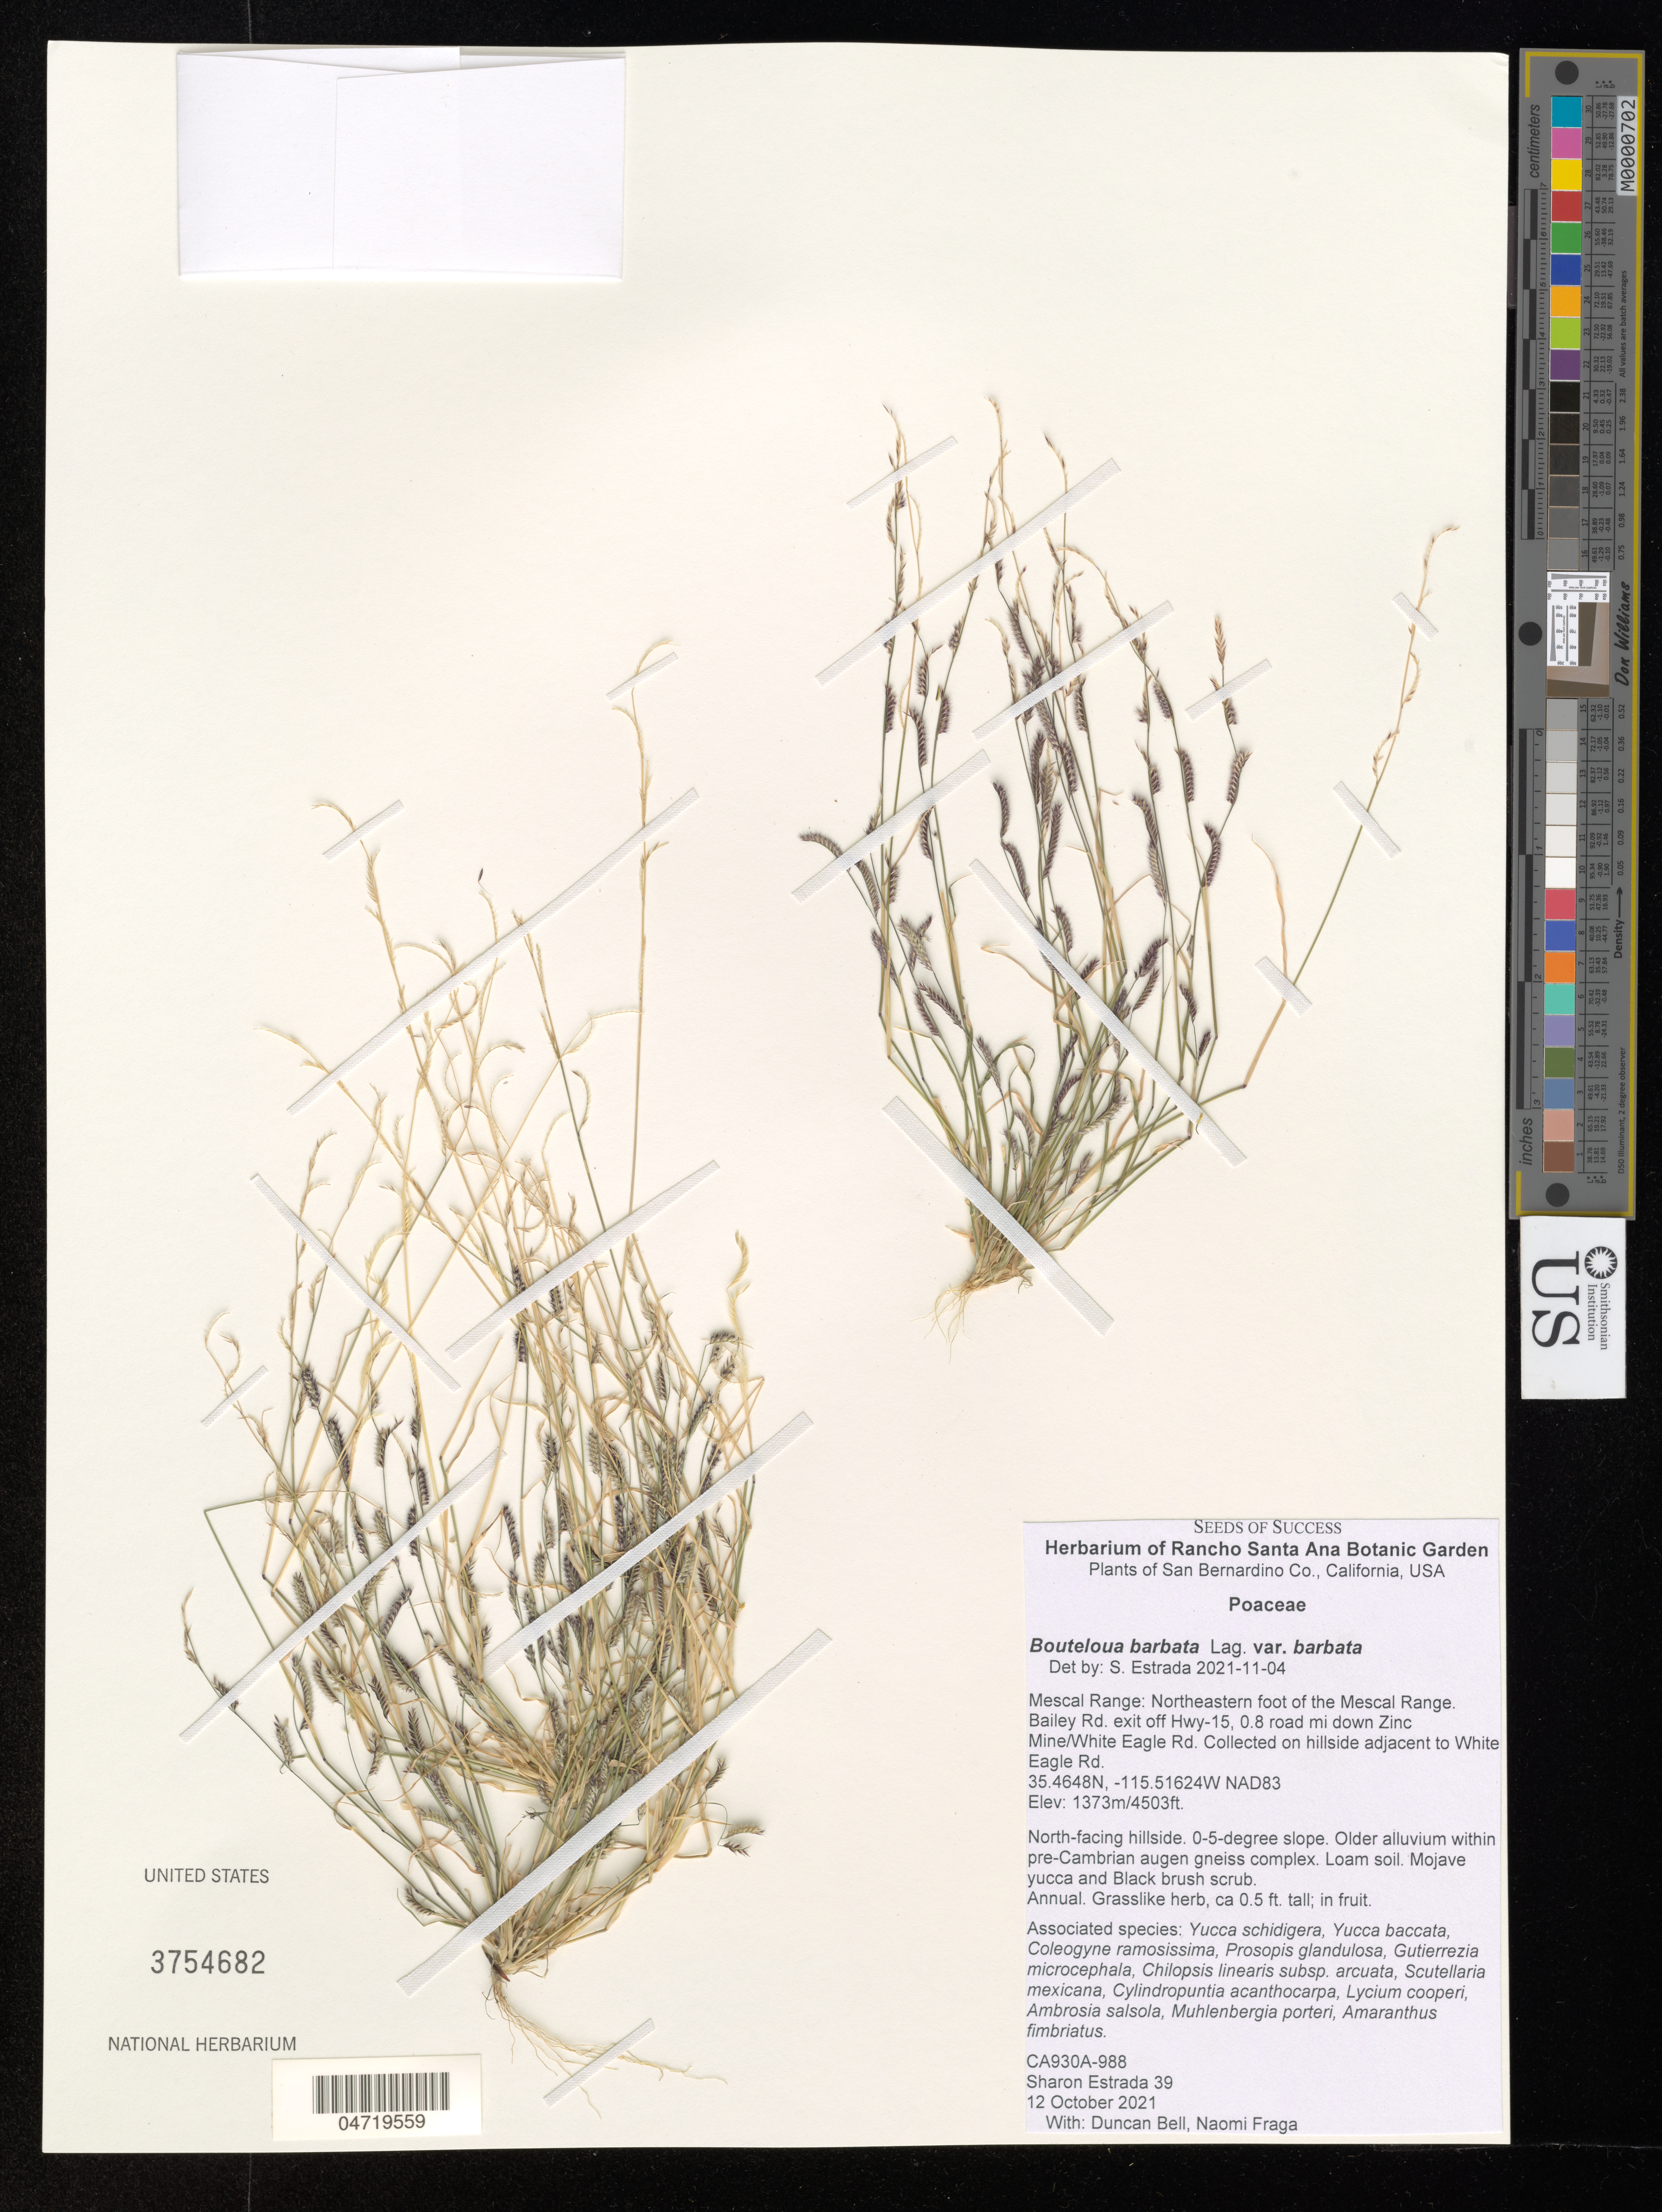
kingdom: Plantae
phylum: Tracheophyta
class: Liliopsida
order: Poales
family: Poaceae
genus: Bouteloua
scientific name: Bouteloua barbata var. barbata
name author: Lagger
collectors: J. Kyötikki, D. S. Bell & N. Fraga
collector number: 39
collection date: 2021-10-12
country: United States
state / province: California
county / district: San Bernardino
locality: San Bernardino Co. Mescal Range: Northernmost foot of the Mescal Range. Bailey Rd. exit off Hwy-15, 0.8 road mi down Zinc Mine/White Eagle Rd. Collected on hillside adjacent to White Eagle Rd. NAD83.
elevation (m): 1373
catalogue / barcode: US 3754682